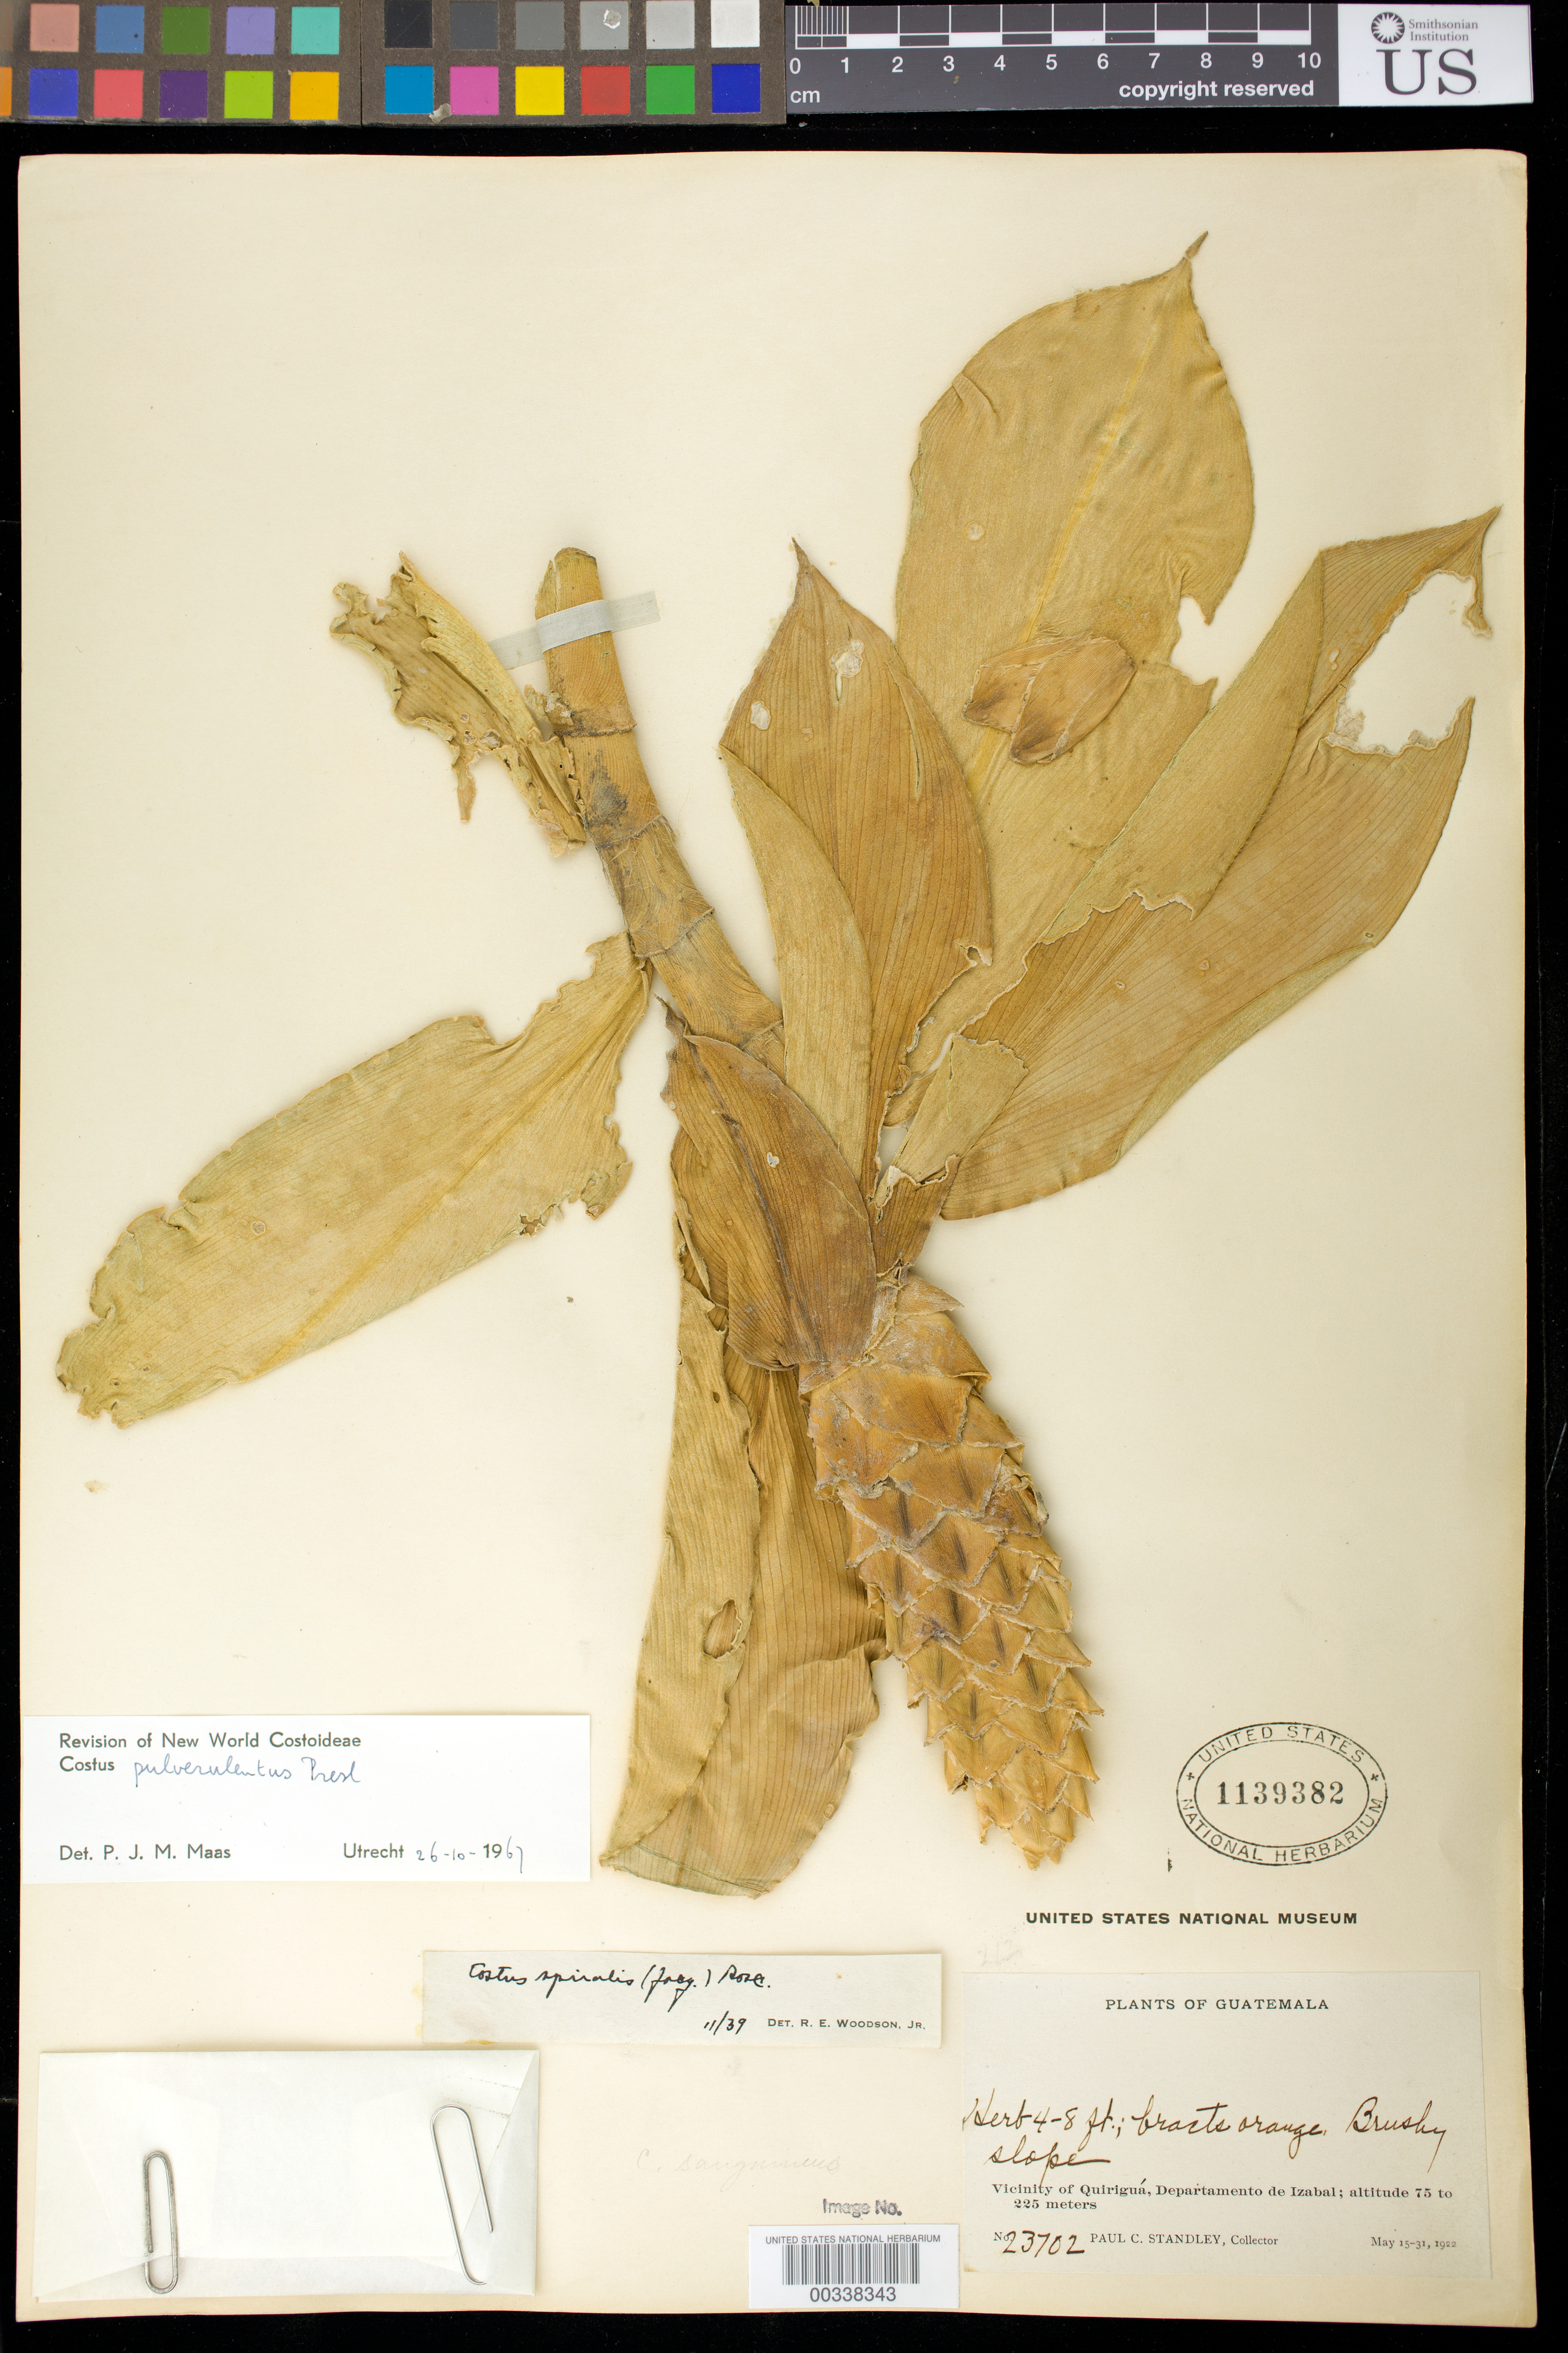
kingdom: Plantae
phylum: Tracheophyta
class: Liliopsida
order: Zingiberales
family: Costaceae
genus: Costus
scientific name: Costus pulverulentus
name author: C. Presl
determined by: Maas, Paul J. M.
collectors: P. C. Standley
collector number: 23702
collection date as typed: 15 May 1922 to 31 May 1922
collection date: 1922-05-15/1922-05-31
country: Guatemala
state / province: Izabal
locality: Vicinity of Quiriguá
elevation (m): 75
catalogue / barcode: US 1139382